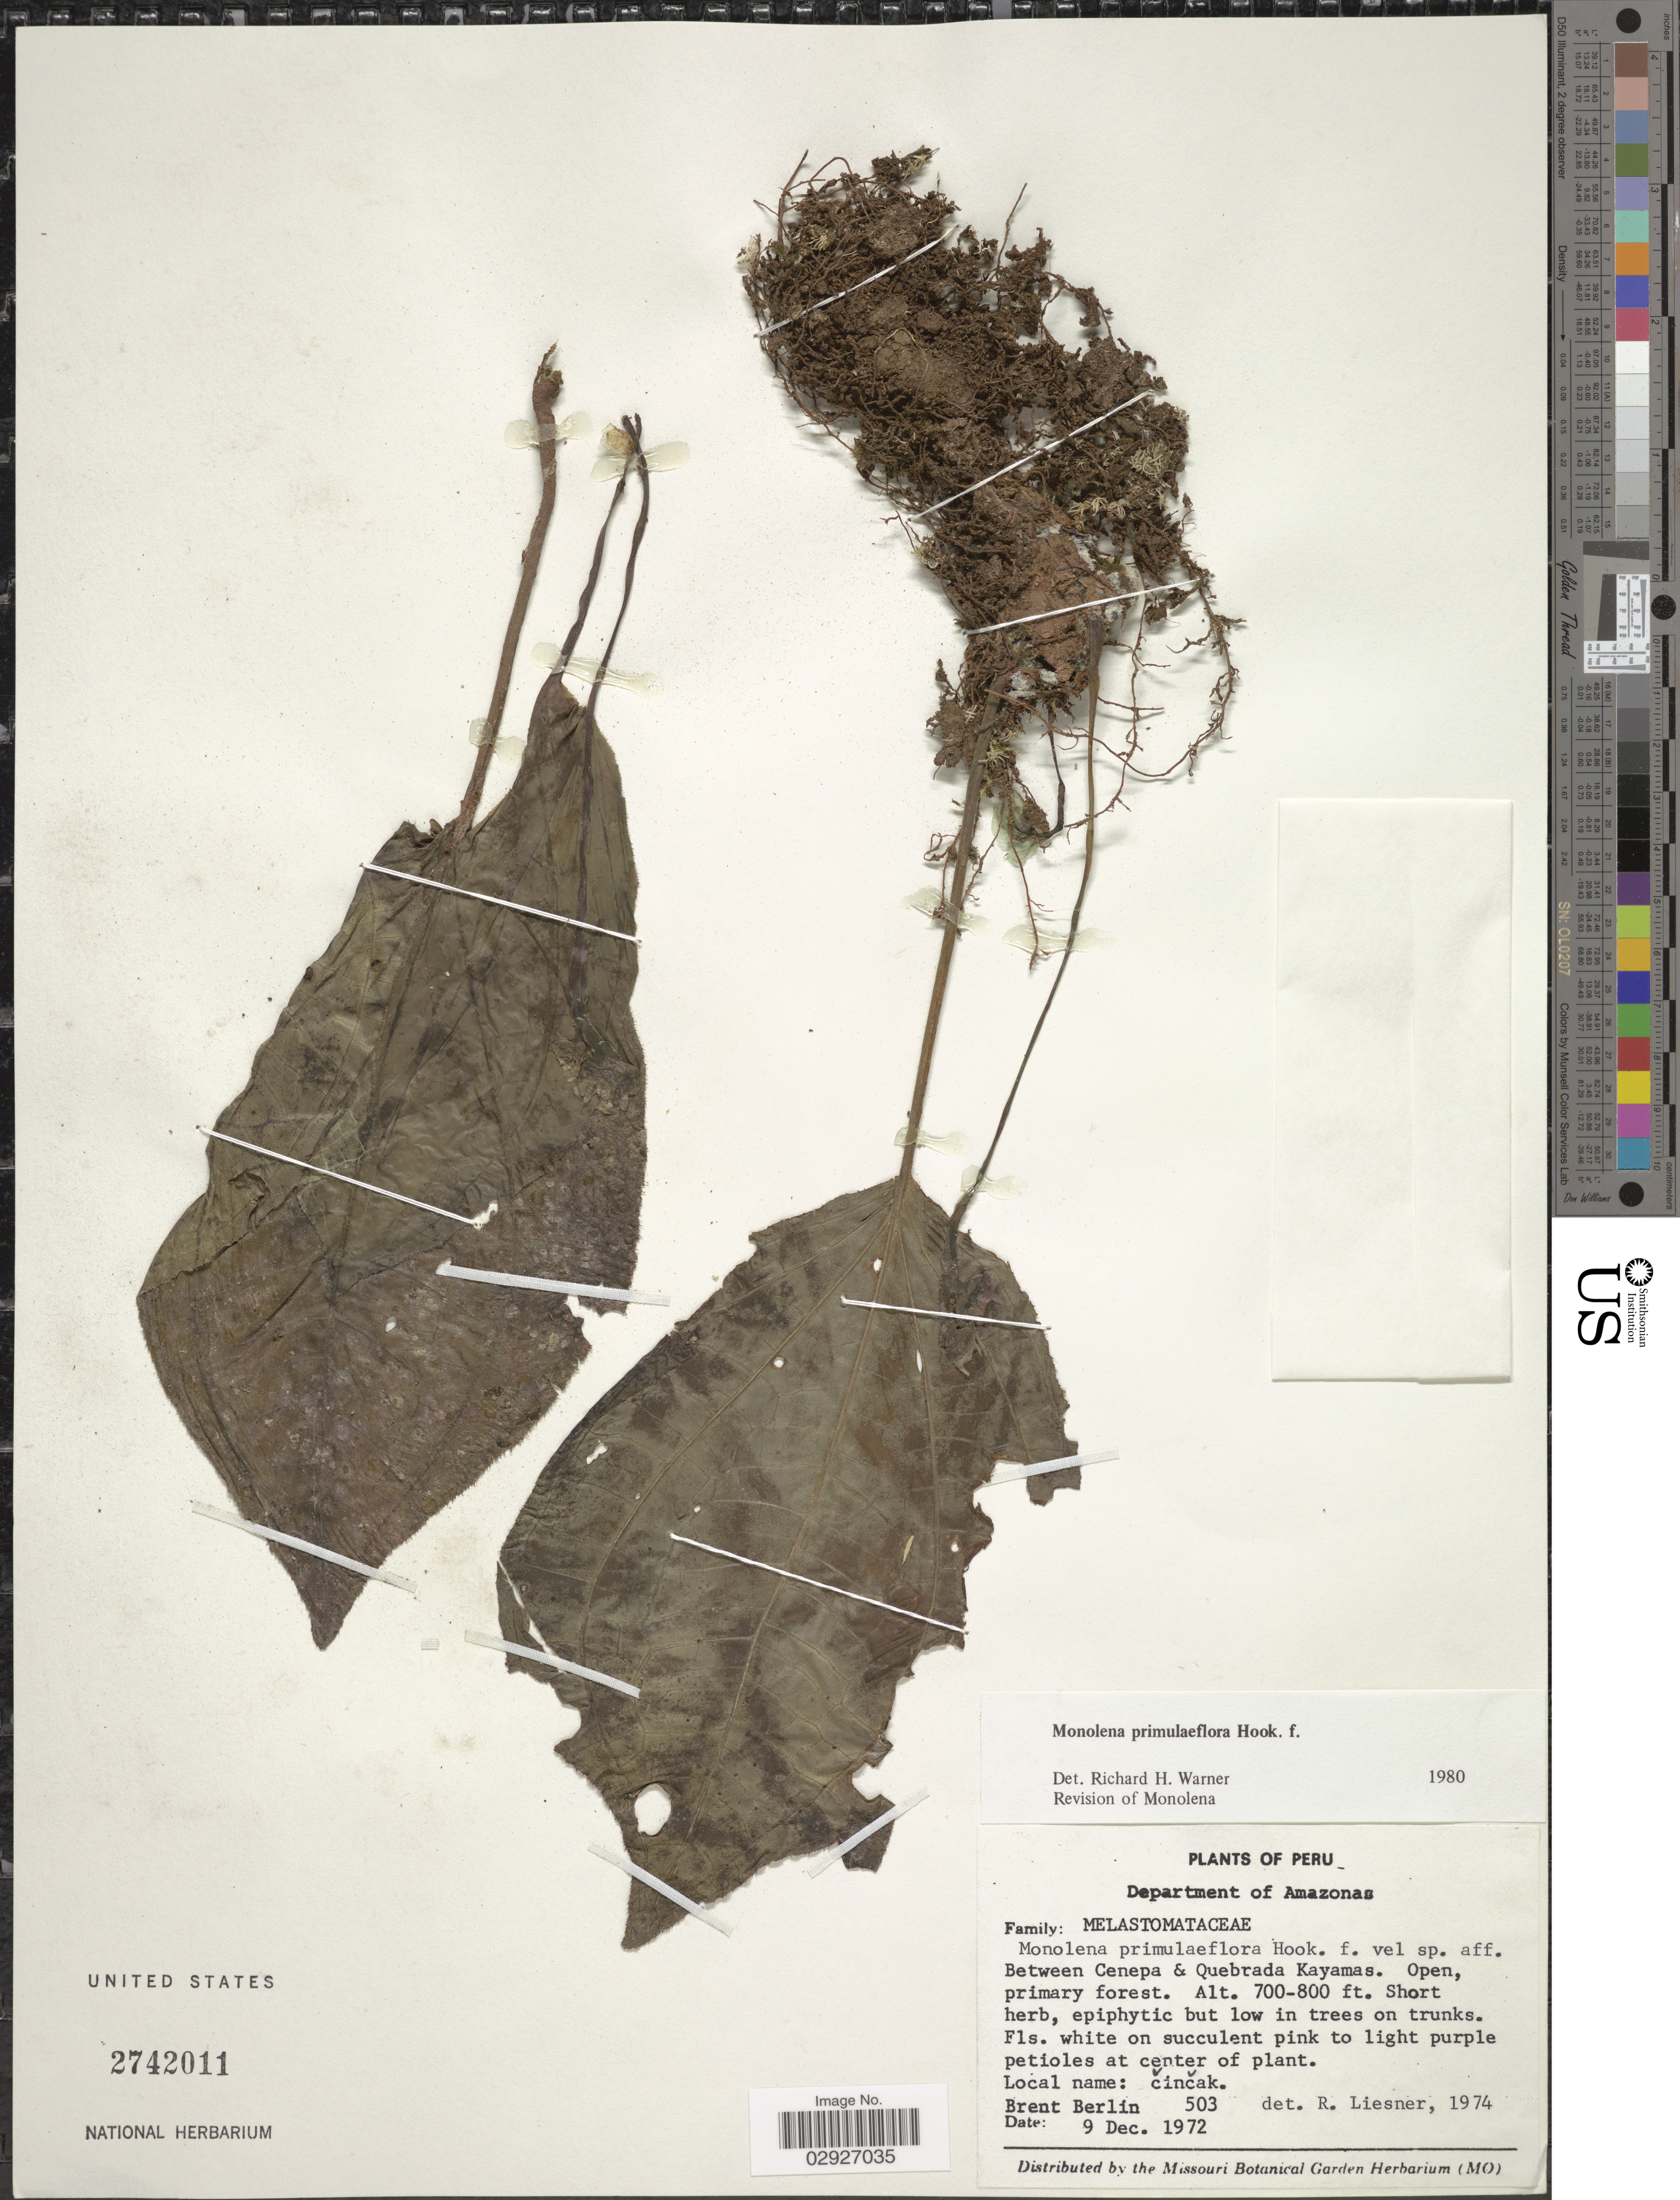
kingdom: Plantae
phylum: Tracheophyta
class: Magnoliopsida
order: Myrtales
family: Melastomataceae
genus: Monolena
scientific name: Monolena primuliflora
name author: Hook. f.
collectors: B. Berlin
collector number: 503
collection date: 1972-12-09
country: Peru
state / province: Amazonas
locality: Department of Amazonas. Between Cenepa & Quebrada Kayamas.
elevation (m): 213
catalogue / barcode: US 2742011